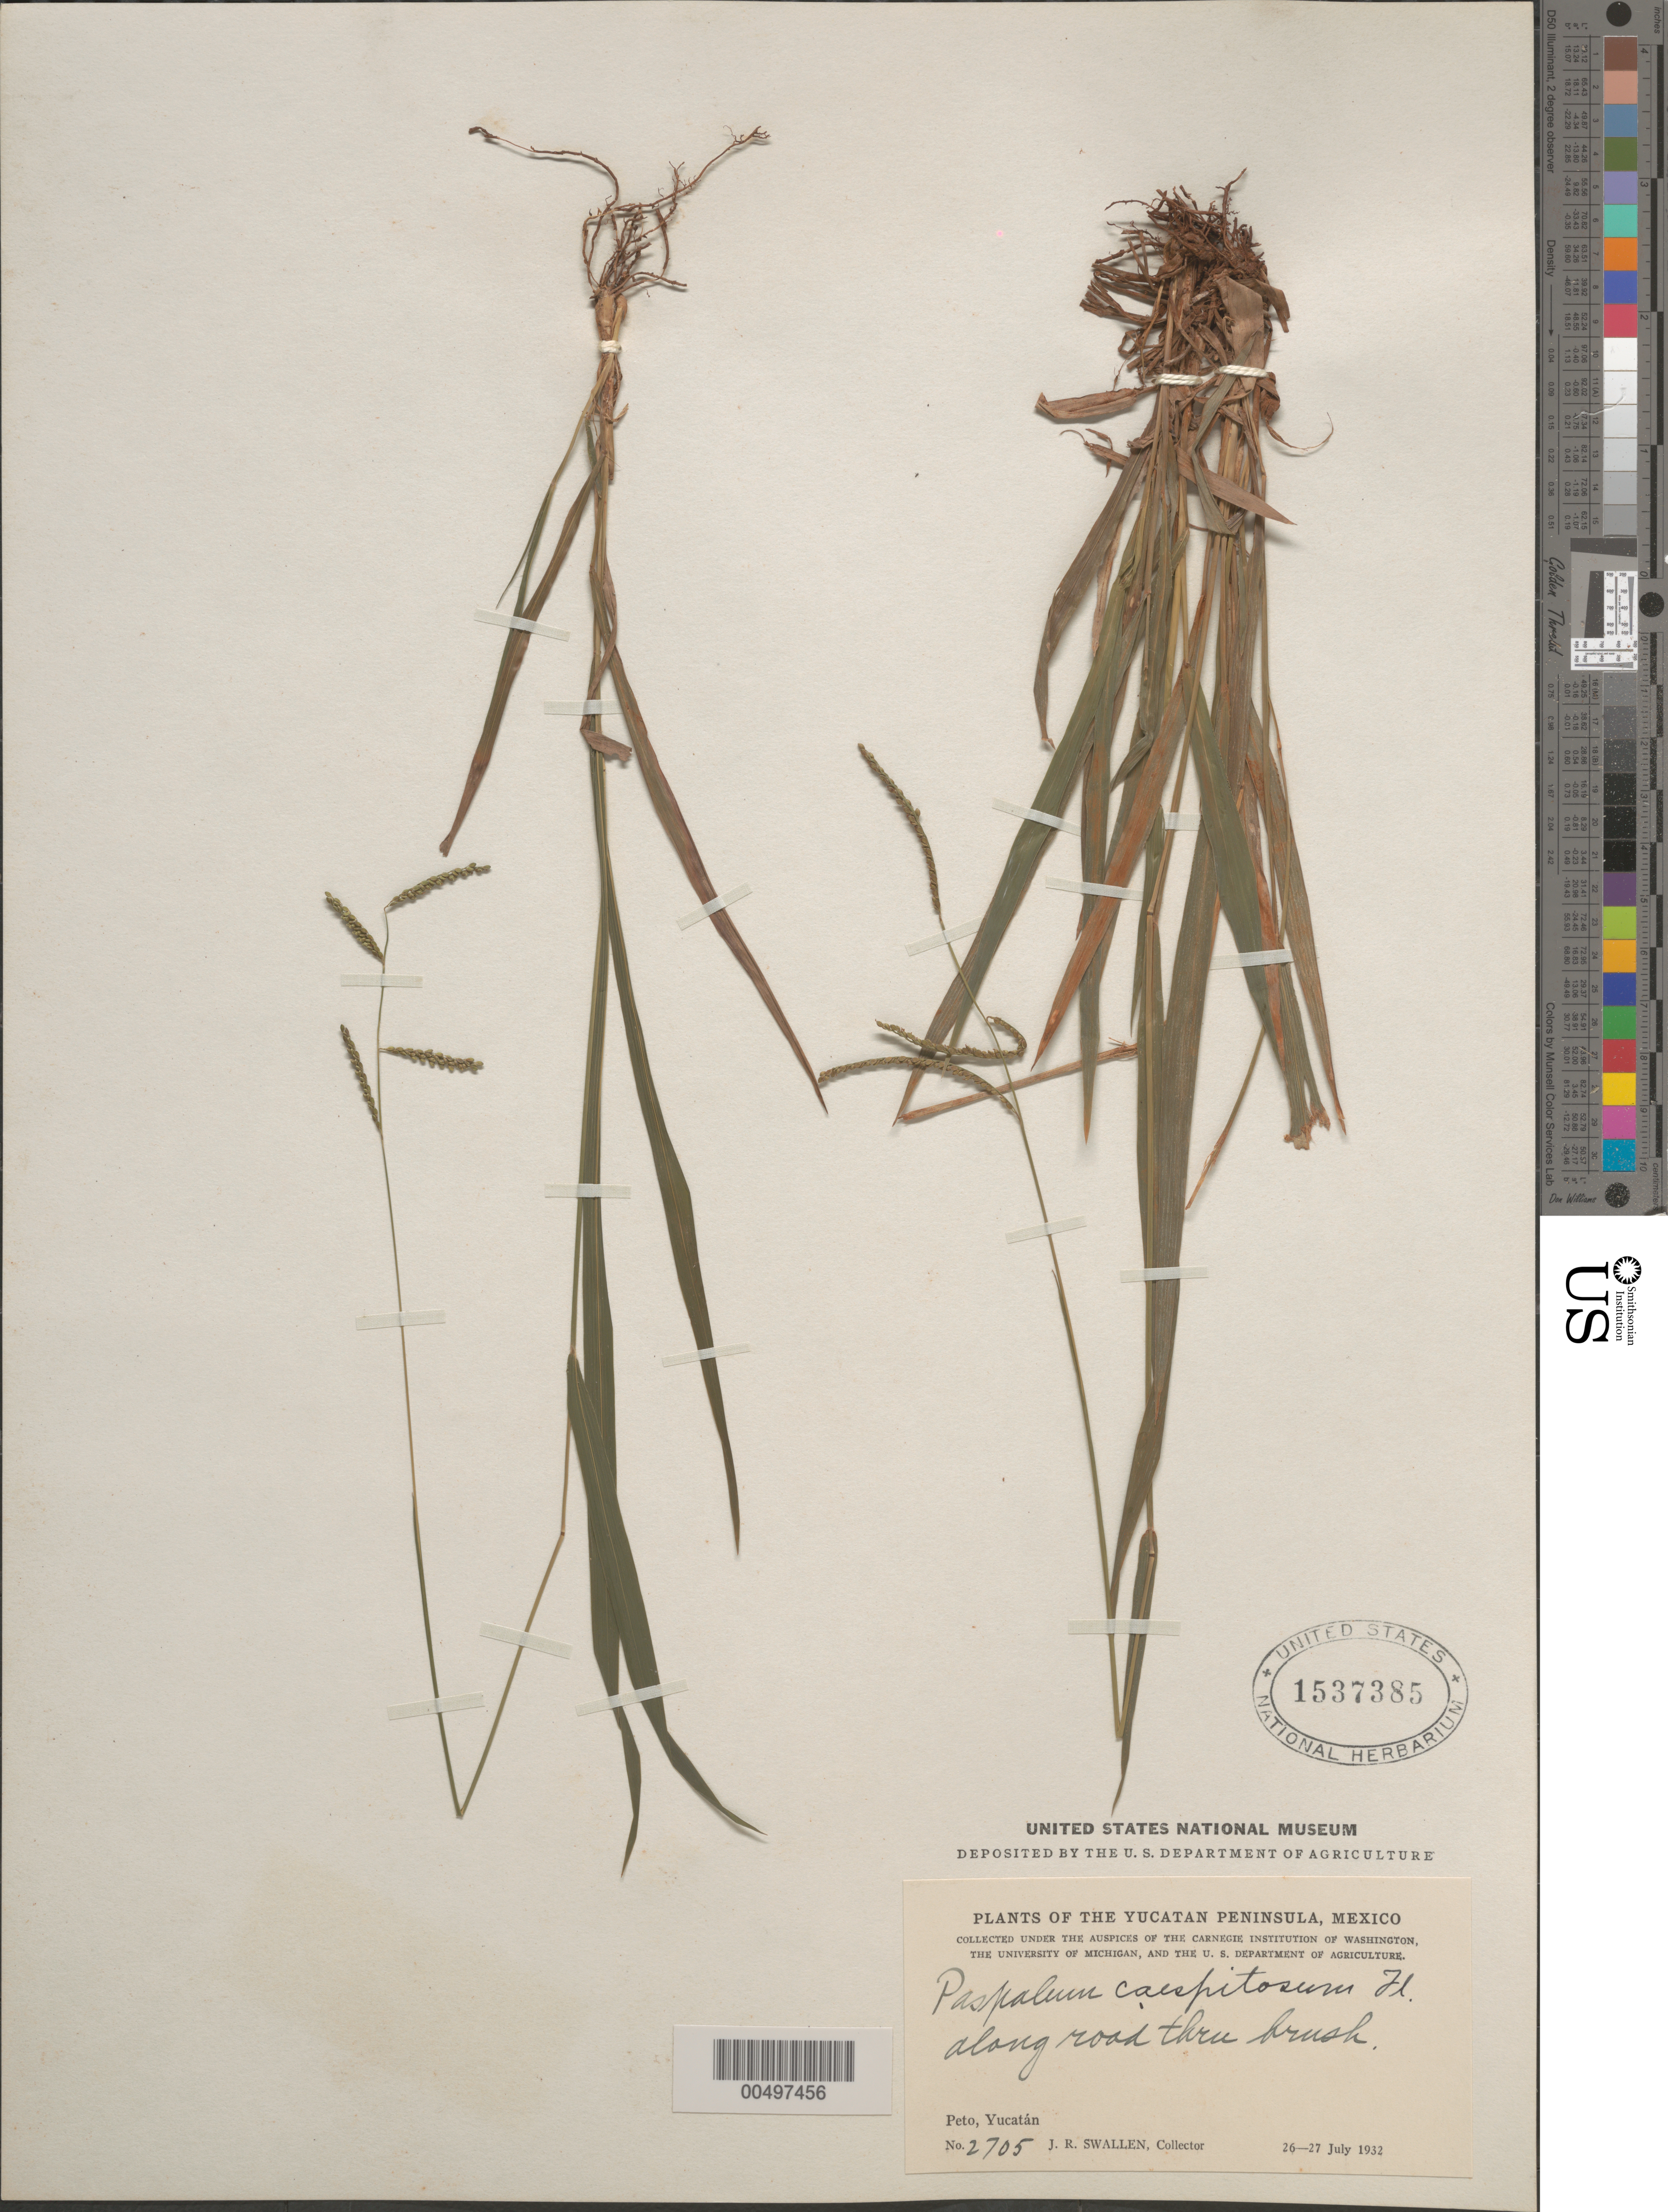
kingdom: Plantae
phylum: Tracheophyta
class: Liliopsida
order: Poales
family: Poaceae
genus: Paspalum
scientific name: Paspalum caespitosum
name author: Flüggé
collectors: J. R. Swallen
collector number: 2705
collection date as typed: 26 Jul 1932 to 27 Jul 1932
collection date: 1932-07-26/1932-07-27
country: Mexico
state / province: Yucatan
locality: Yucatan Peninsula, Peto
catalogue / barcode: US 1537385